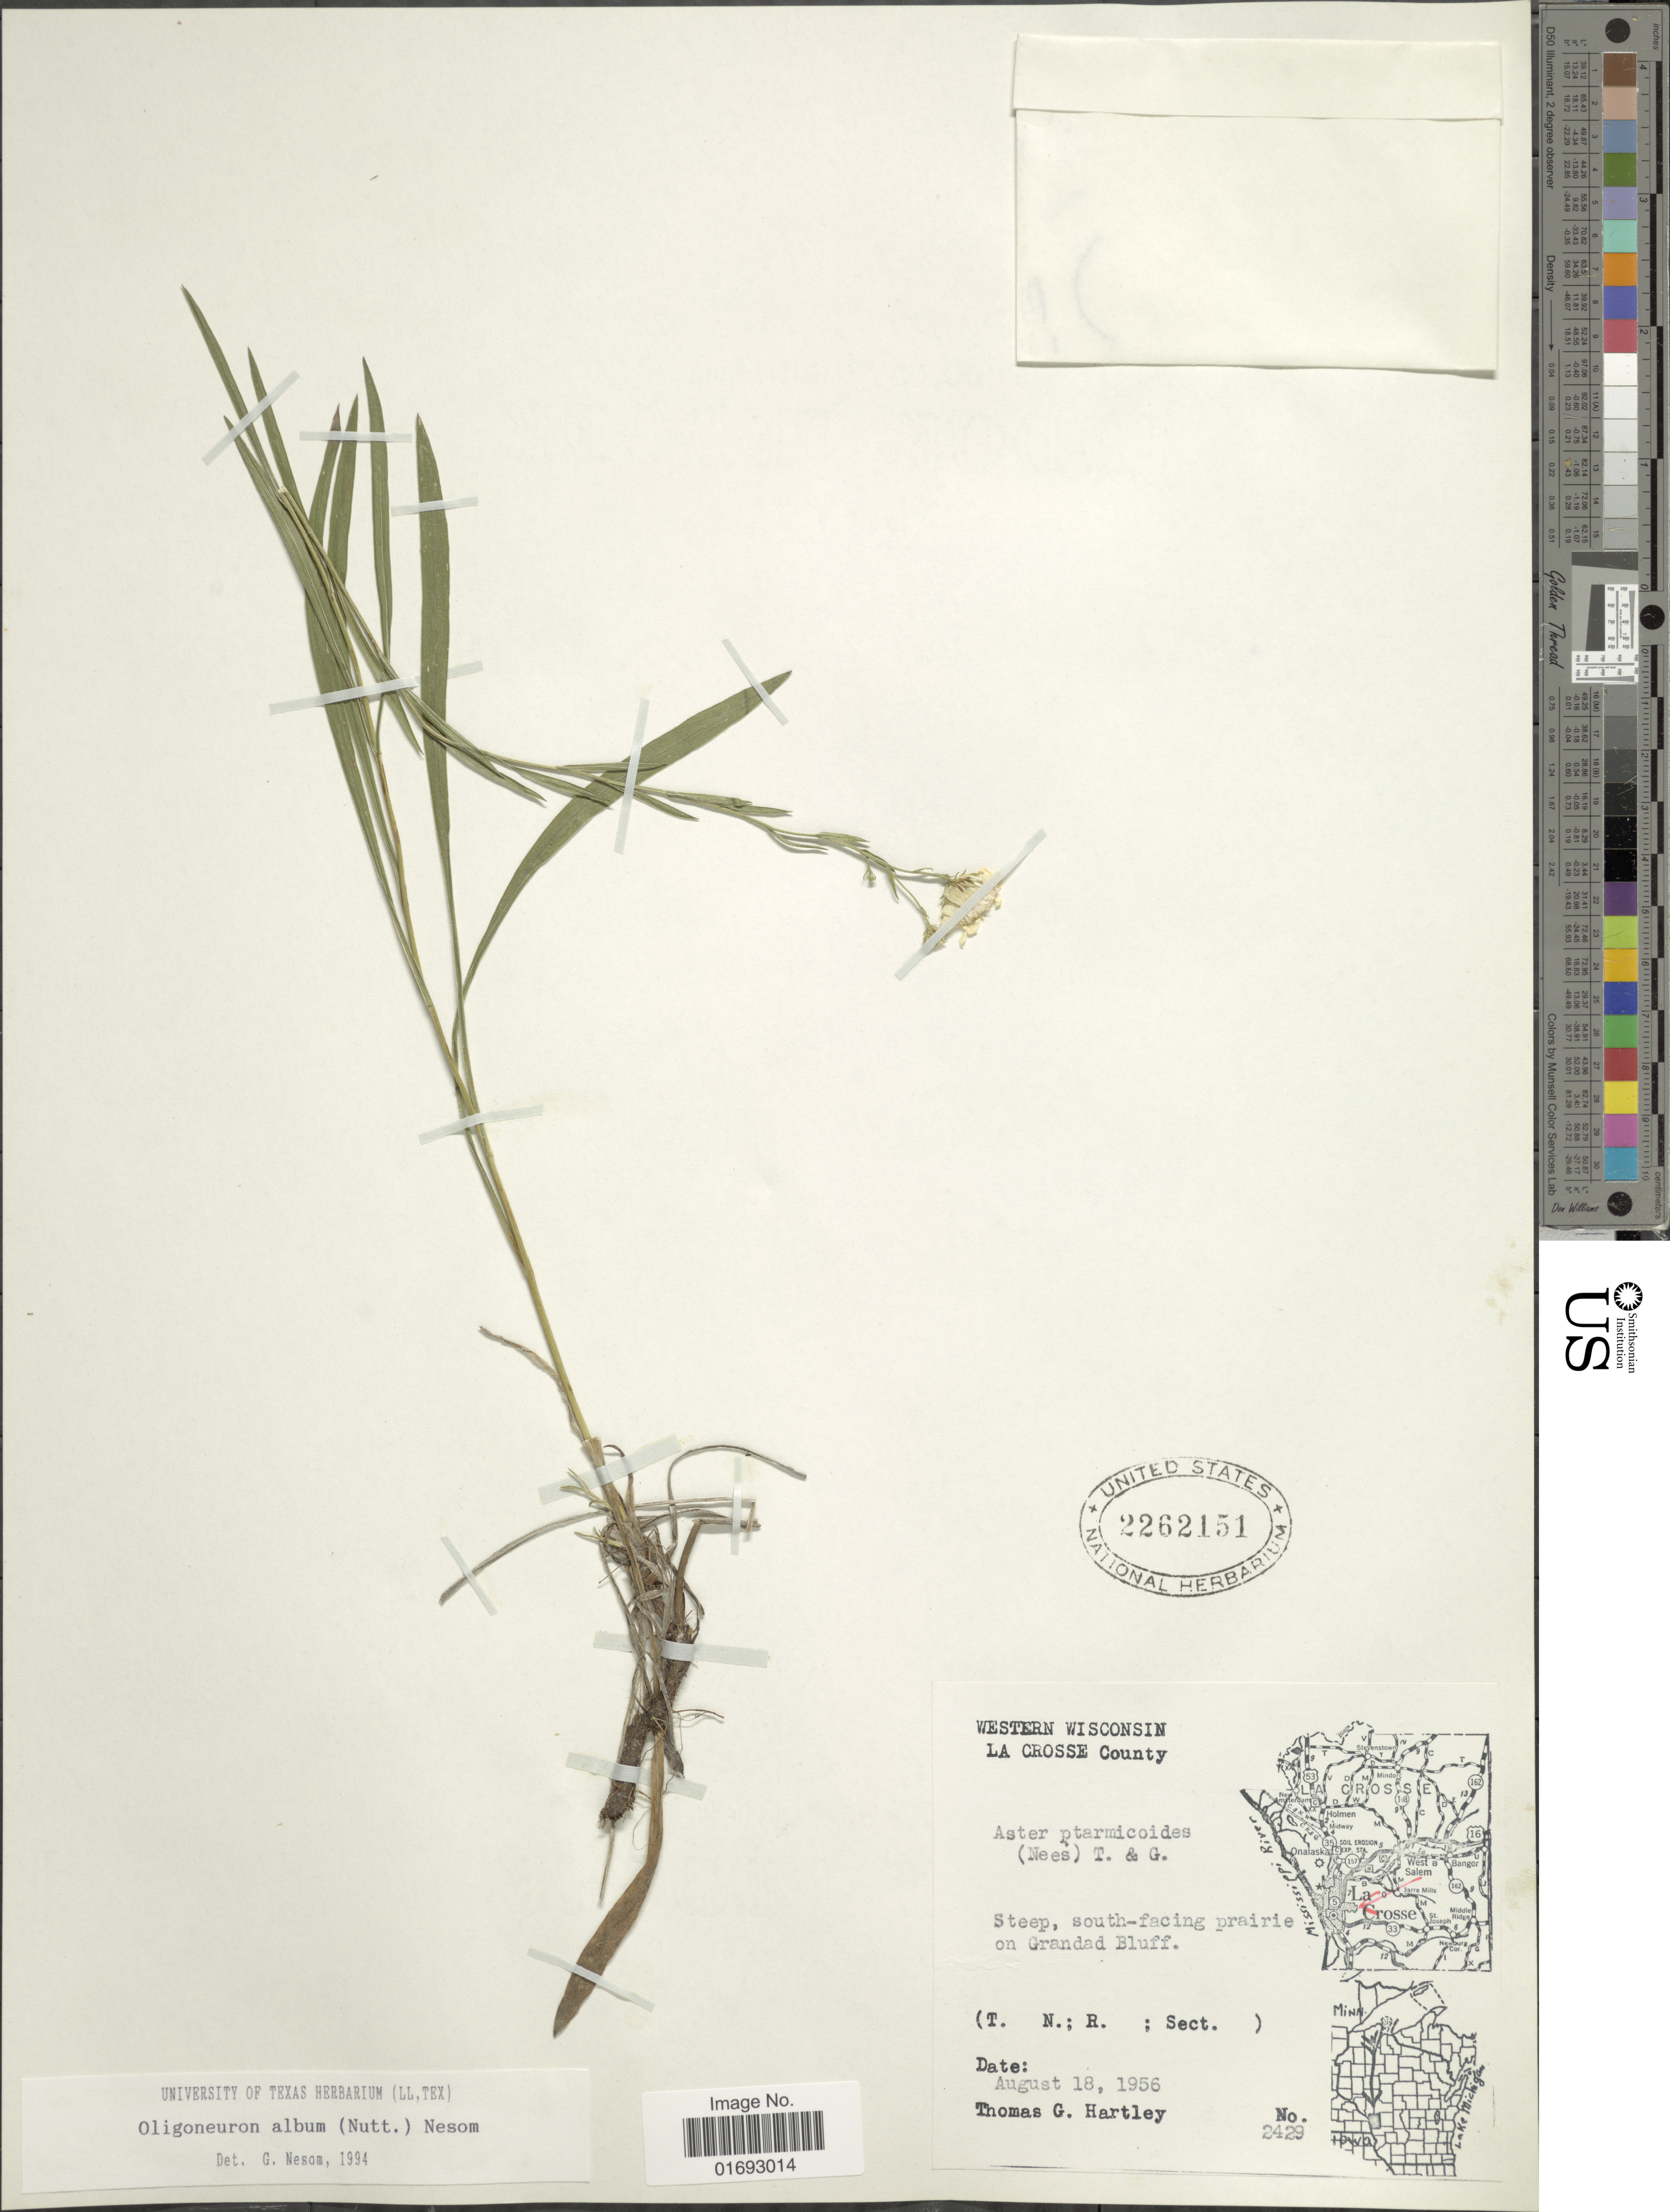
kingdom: Plantae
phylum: Tracheophyta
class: Magnoliopsida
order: Asterales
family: Asteraceae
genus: Oligoneuron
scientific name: Oligoneuron album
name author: (Nutt.) G.L. Nesom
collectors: T. G. Hartley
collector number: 2429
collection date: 1956-08-18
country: United States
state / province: Wisconsin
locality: Western Wisconsin, La Crosse County, Steep, south-facing prairie on Grandad Bluff.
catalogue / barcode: US 2262151